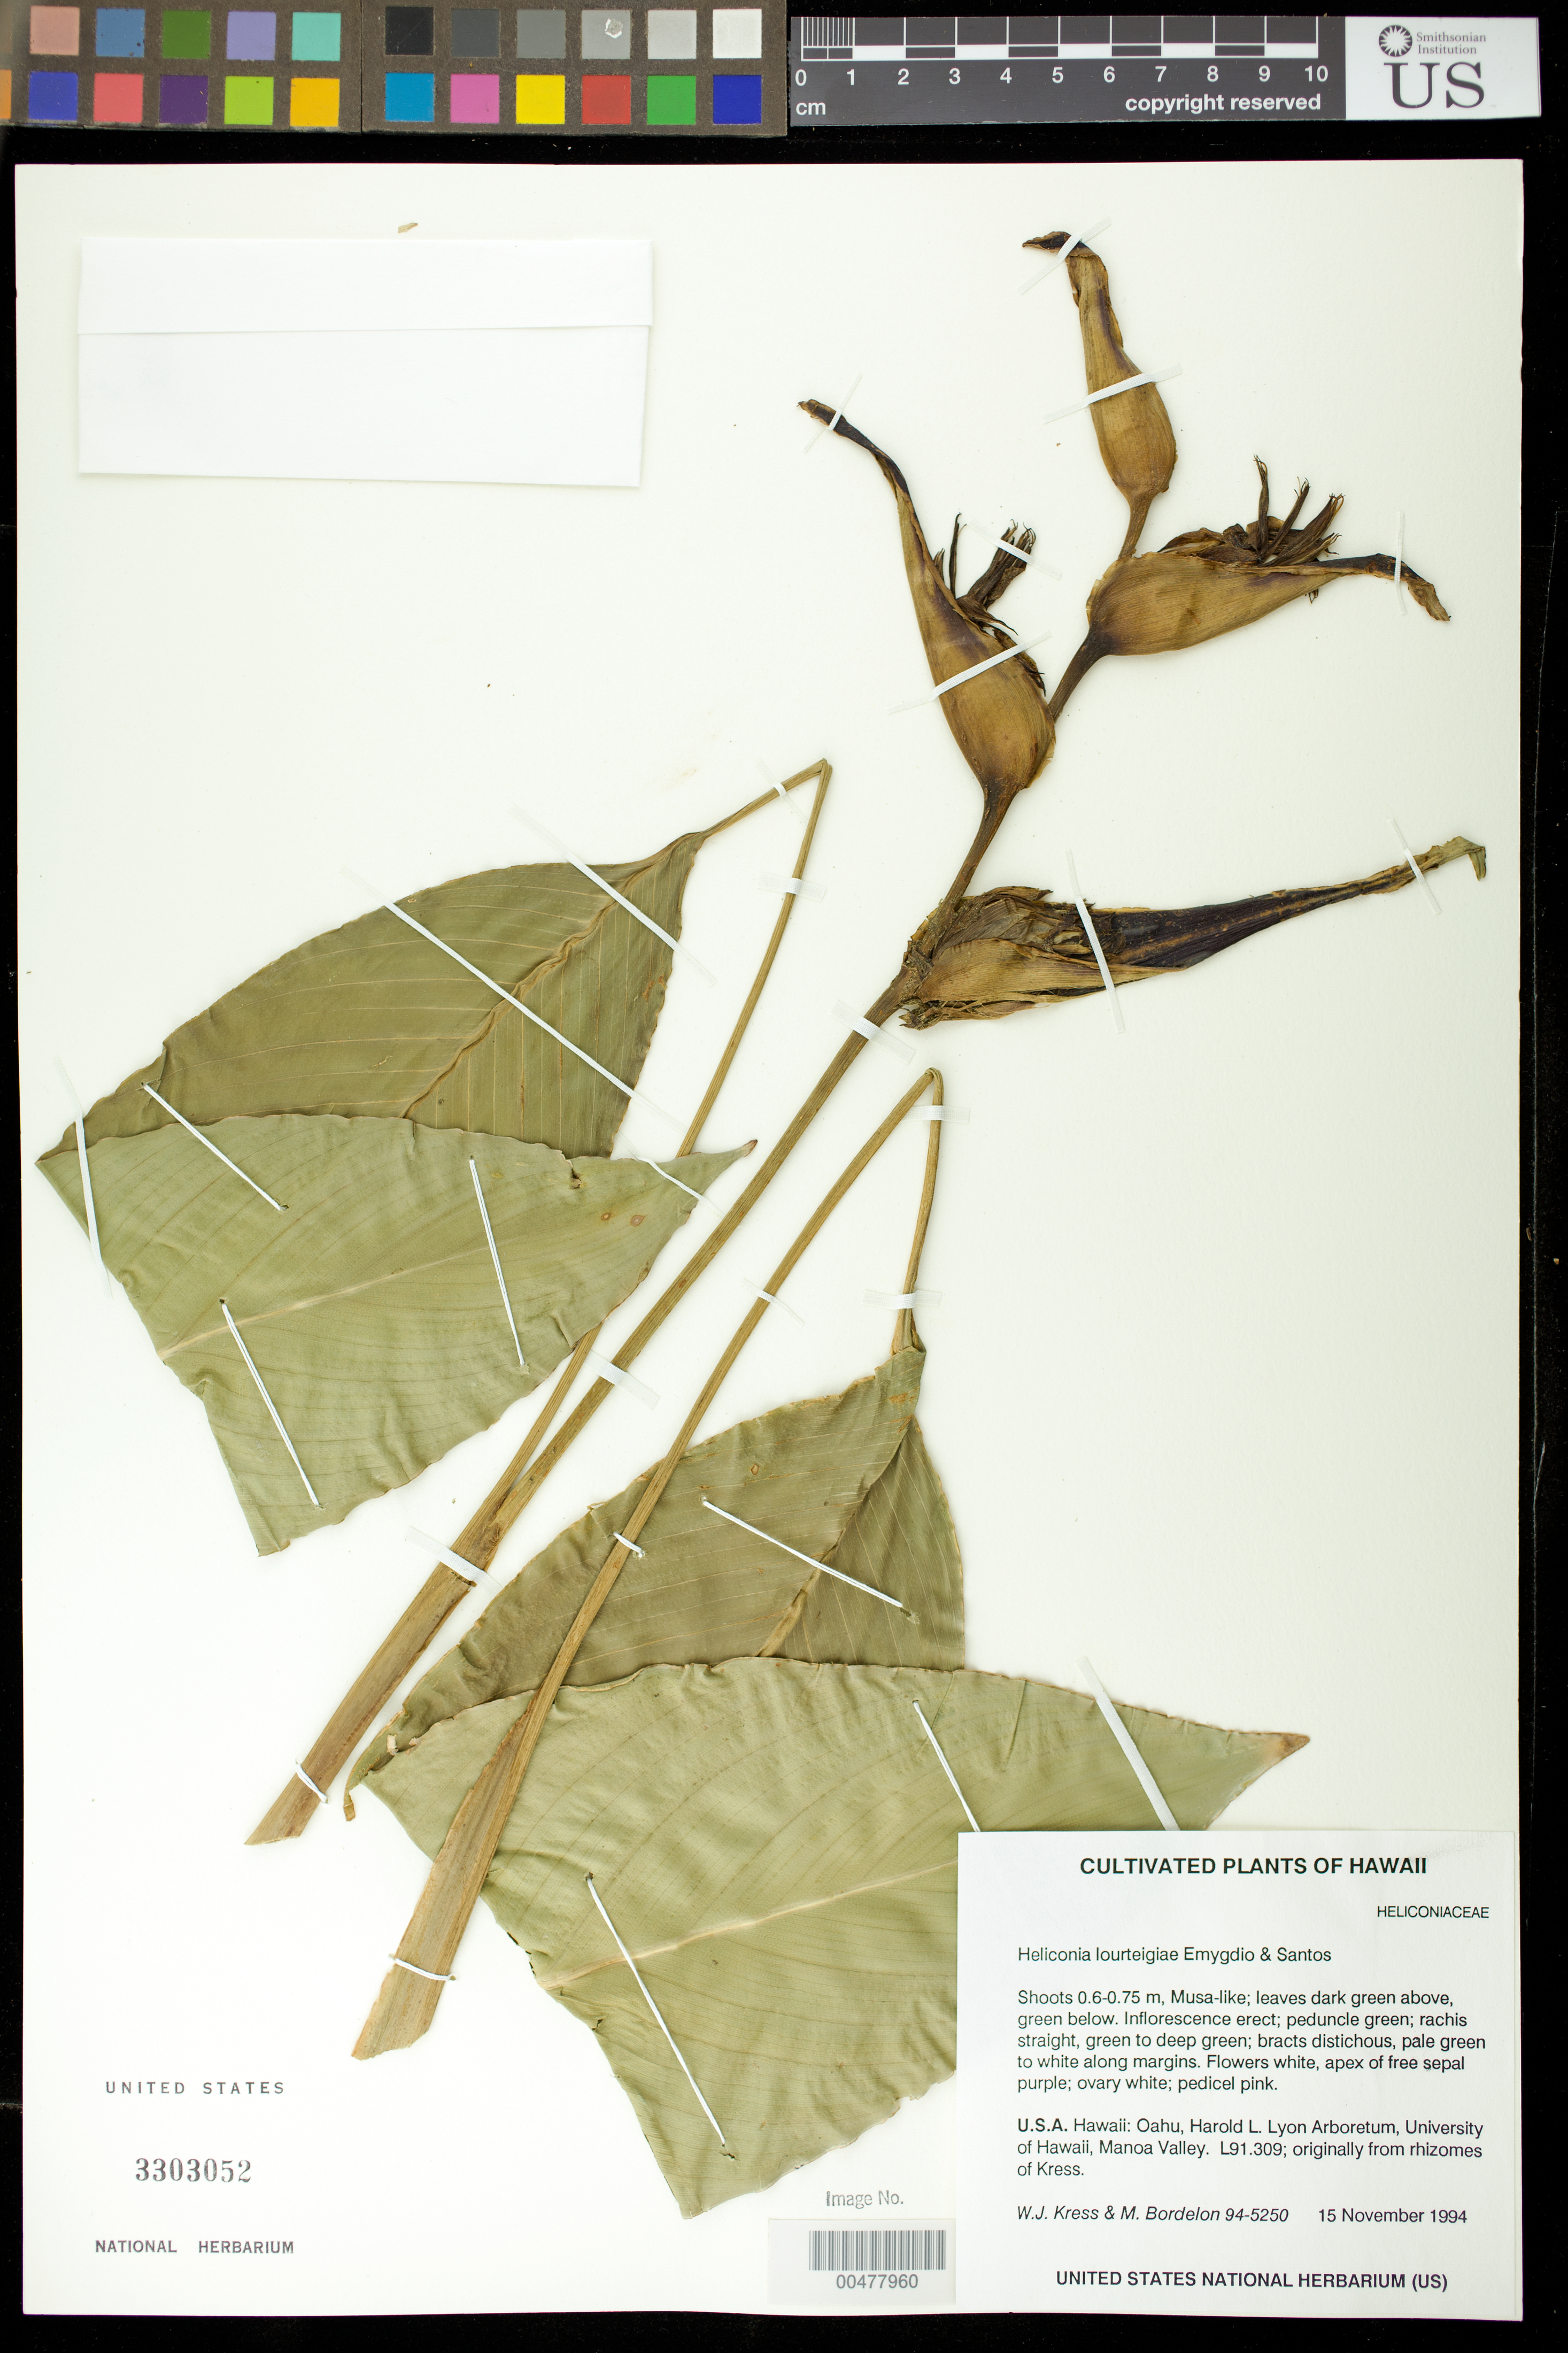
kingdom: Plantae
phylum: Tracheophyta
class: Liliopsida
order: Zingiberales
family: Heliconiaceae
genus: Heliconia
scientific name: Heliconia lourteigiae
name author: Emygdio & E. Santos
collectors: W. J. Kress & M. Bordelon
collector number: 94-5250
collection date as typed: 15 Nov 1994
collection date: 1994-11-15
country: United States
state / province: Hawaii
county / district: Honolulu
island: Oahu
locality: Harold L. Lyon Arboretum, University of Hawaii, Manoa Valley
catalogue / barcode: US 3303052